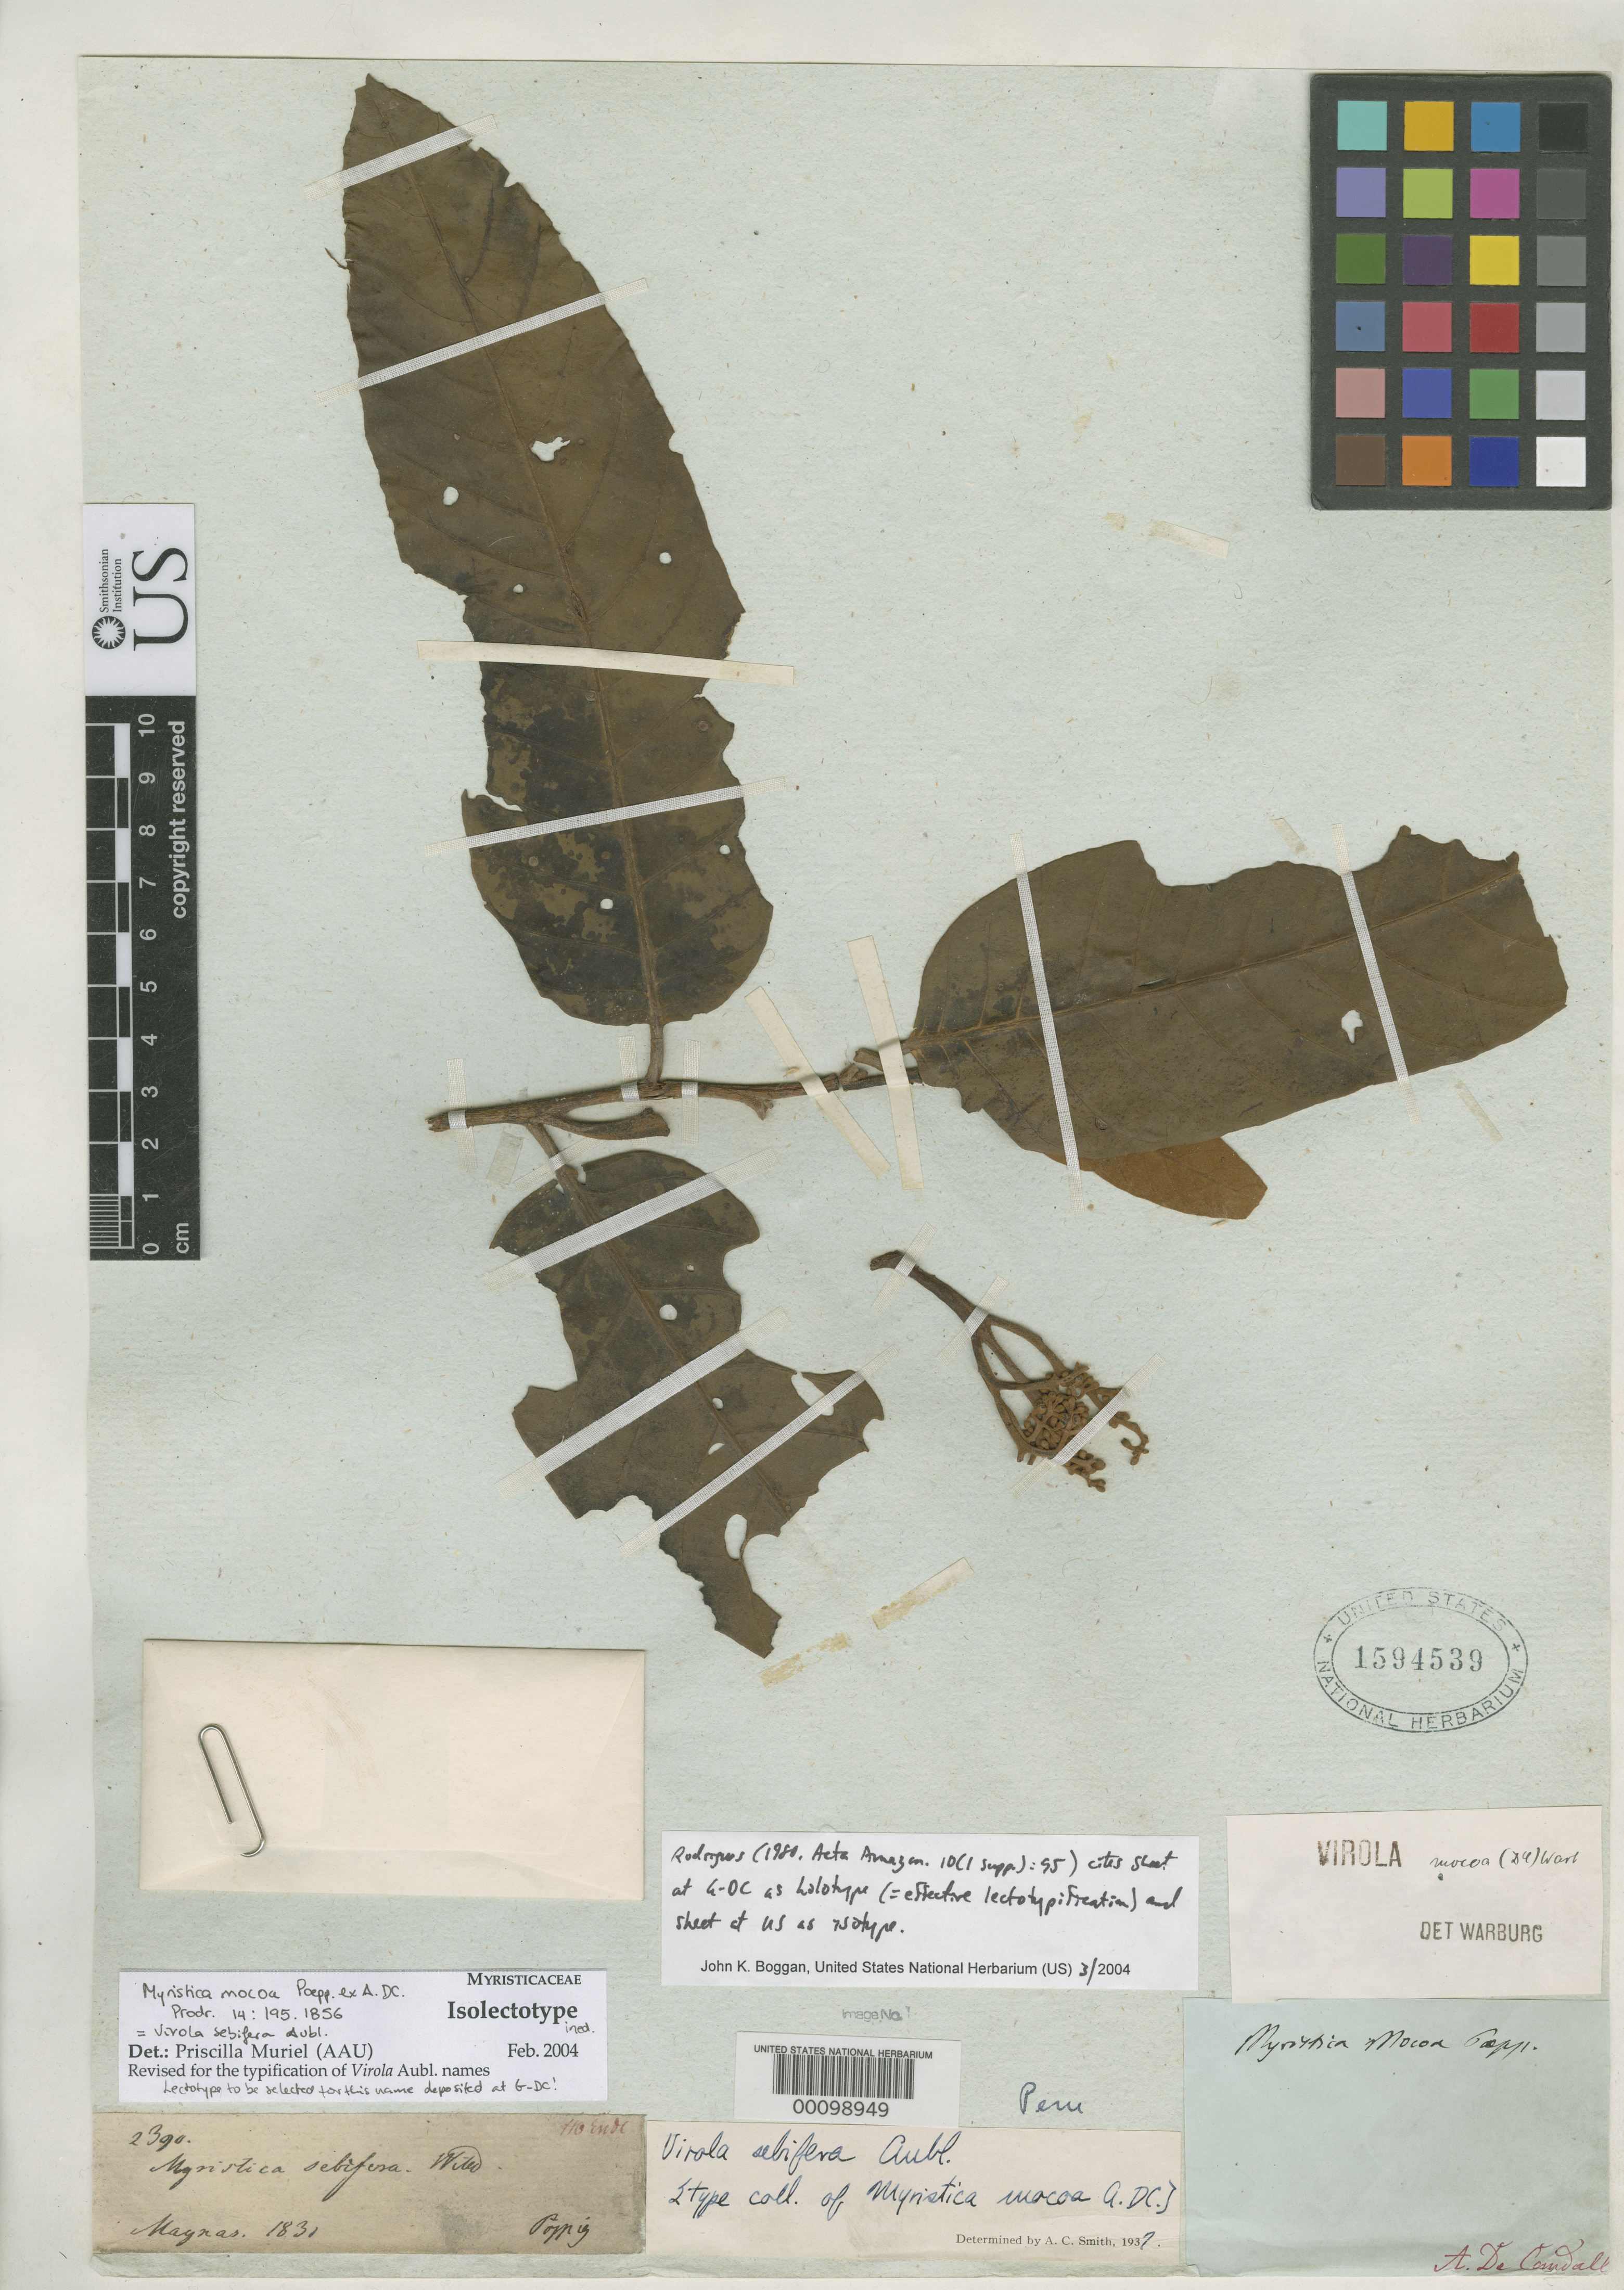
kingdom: Plantae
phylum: Tracheophyta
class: Magnoliopsida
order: Magnoliales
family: Myristicaceae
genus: Myristica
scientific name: Myristica mocoa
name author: Poepp. ex DC.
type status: Isotype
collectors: E. F. Poeppig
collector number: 2390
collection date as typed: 1831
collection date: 1831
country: Peru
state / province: Loreto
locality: Maynas.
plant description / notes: Annotated by Muriel (2004) as isolectotype (ined., with lectotype at G-DC). Rodrigues (1980, Acta Amazon. 10(1 suppl.): 95) cites sheet at G-DC as holotype (=effective lectotypification) and sheet at US as isotype.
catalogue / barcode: US 1594539